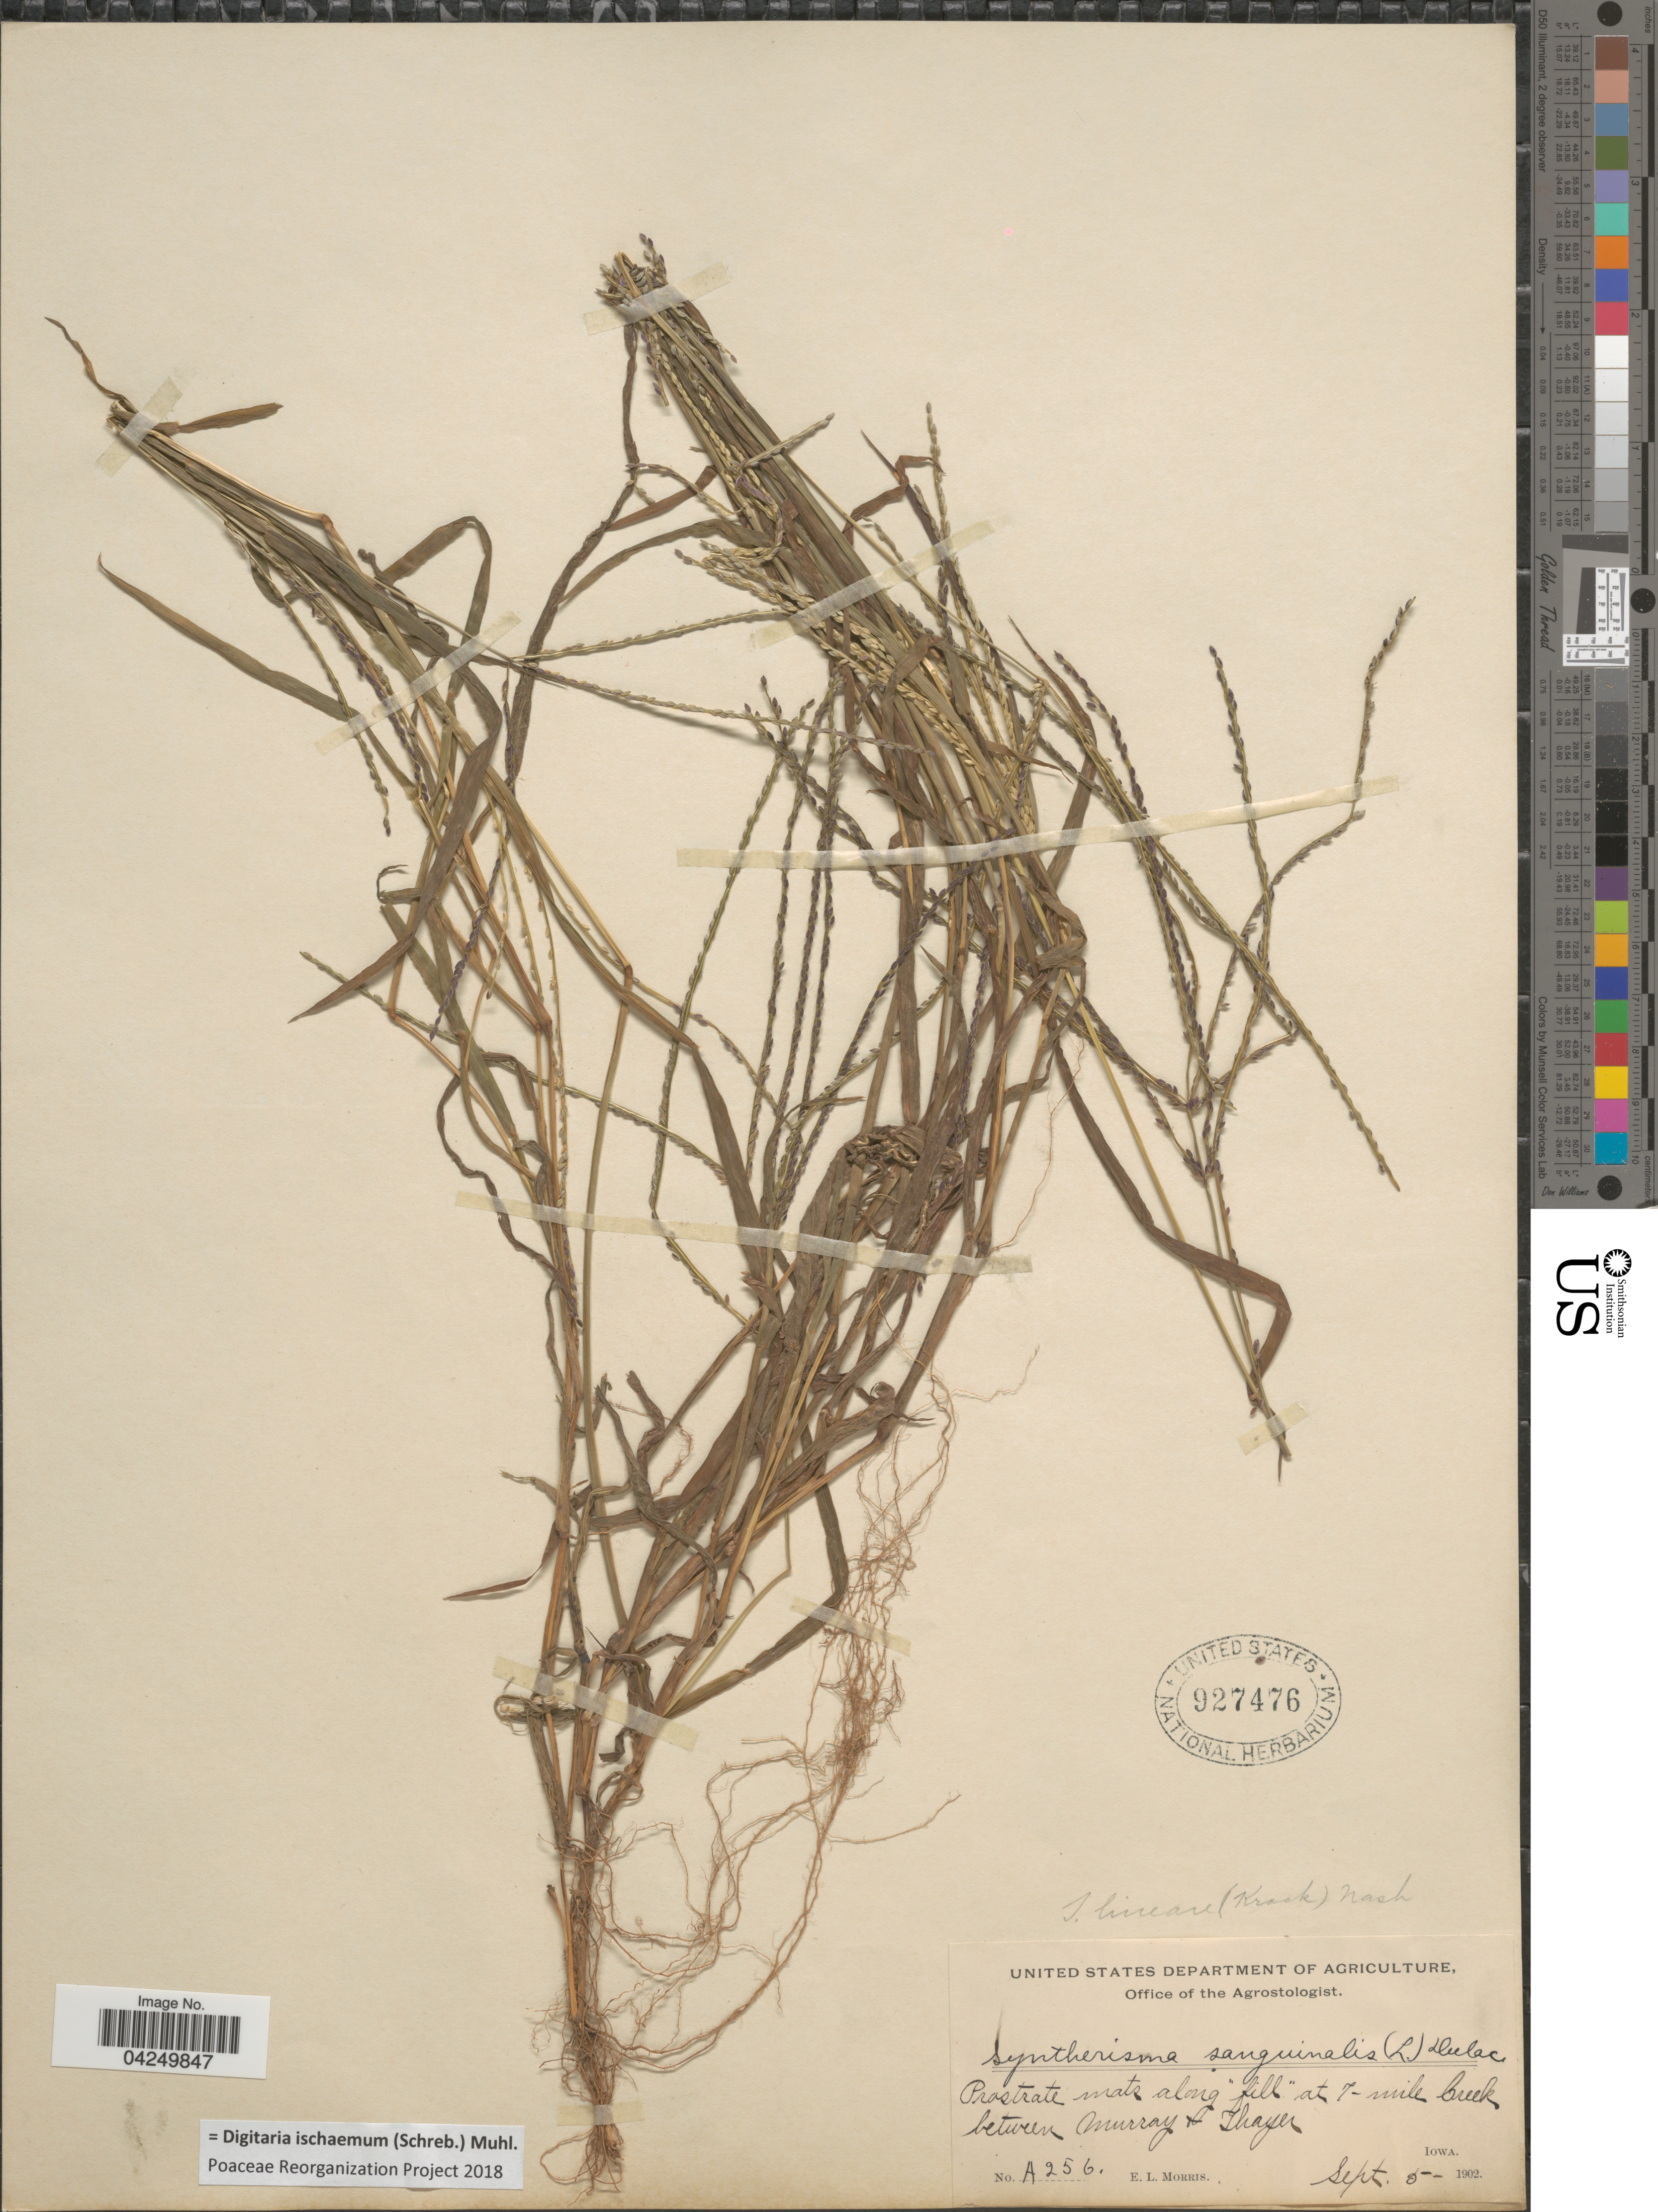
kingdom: Plantae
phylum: Tracheophyta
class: Liliopsida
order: Poales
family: Poaceae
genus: Digitaria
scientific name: Digitaria ischaemum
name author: (Schreber) Schreber ex Muhl.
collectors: E. Morris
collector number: A256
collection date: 1902-09-05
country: United States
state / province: Iowa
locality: Prostrate mats along "fill" at 7-mile Creek between Murray & Thayer.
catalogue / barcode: US 927476